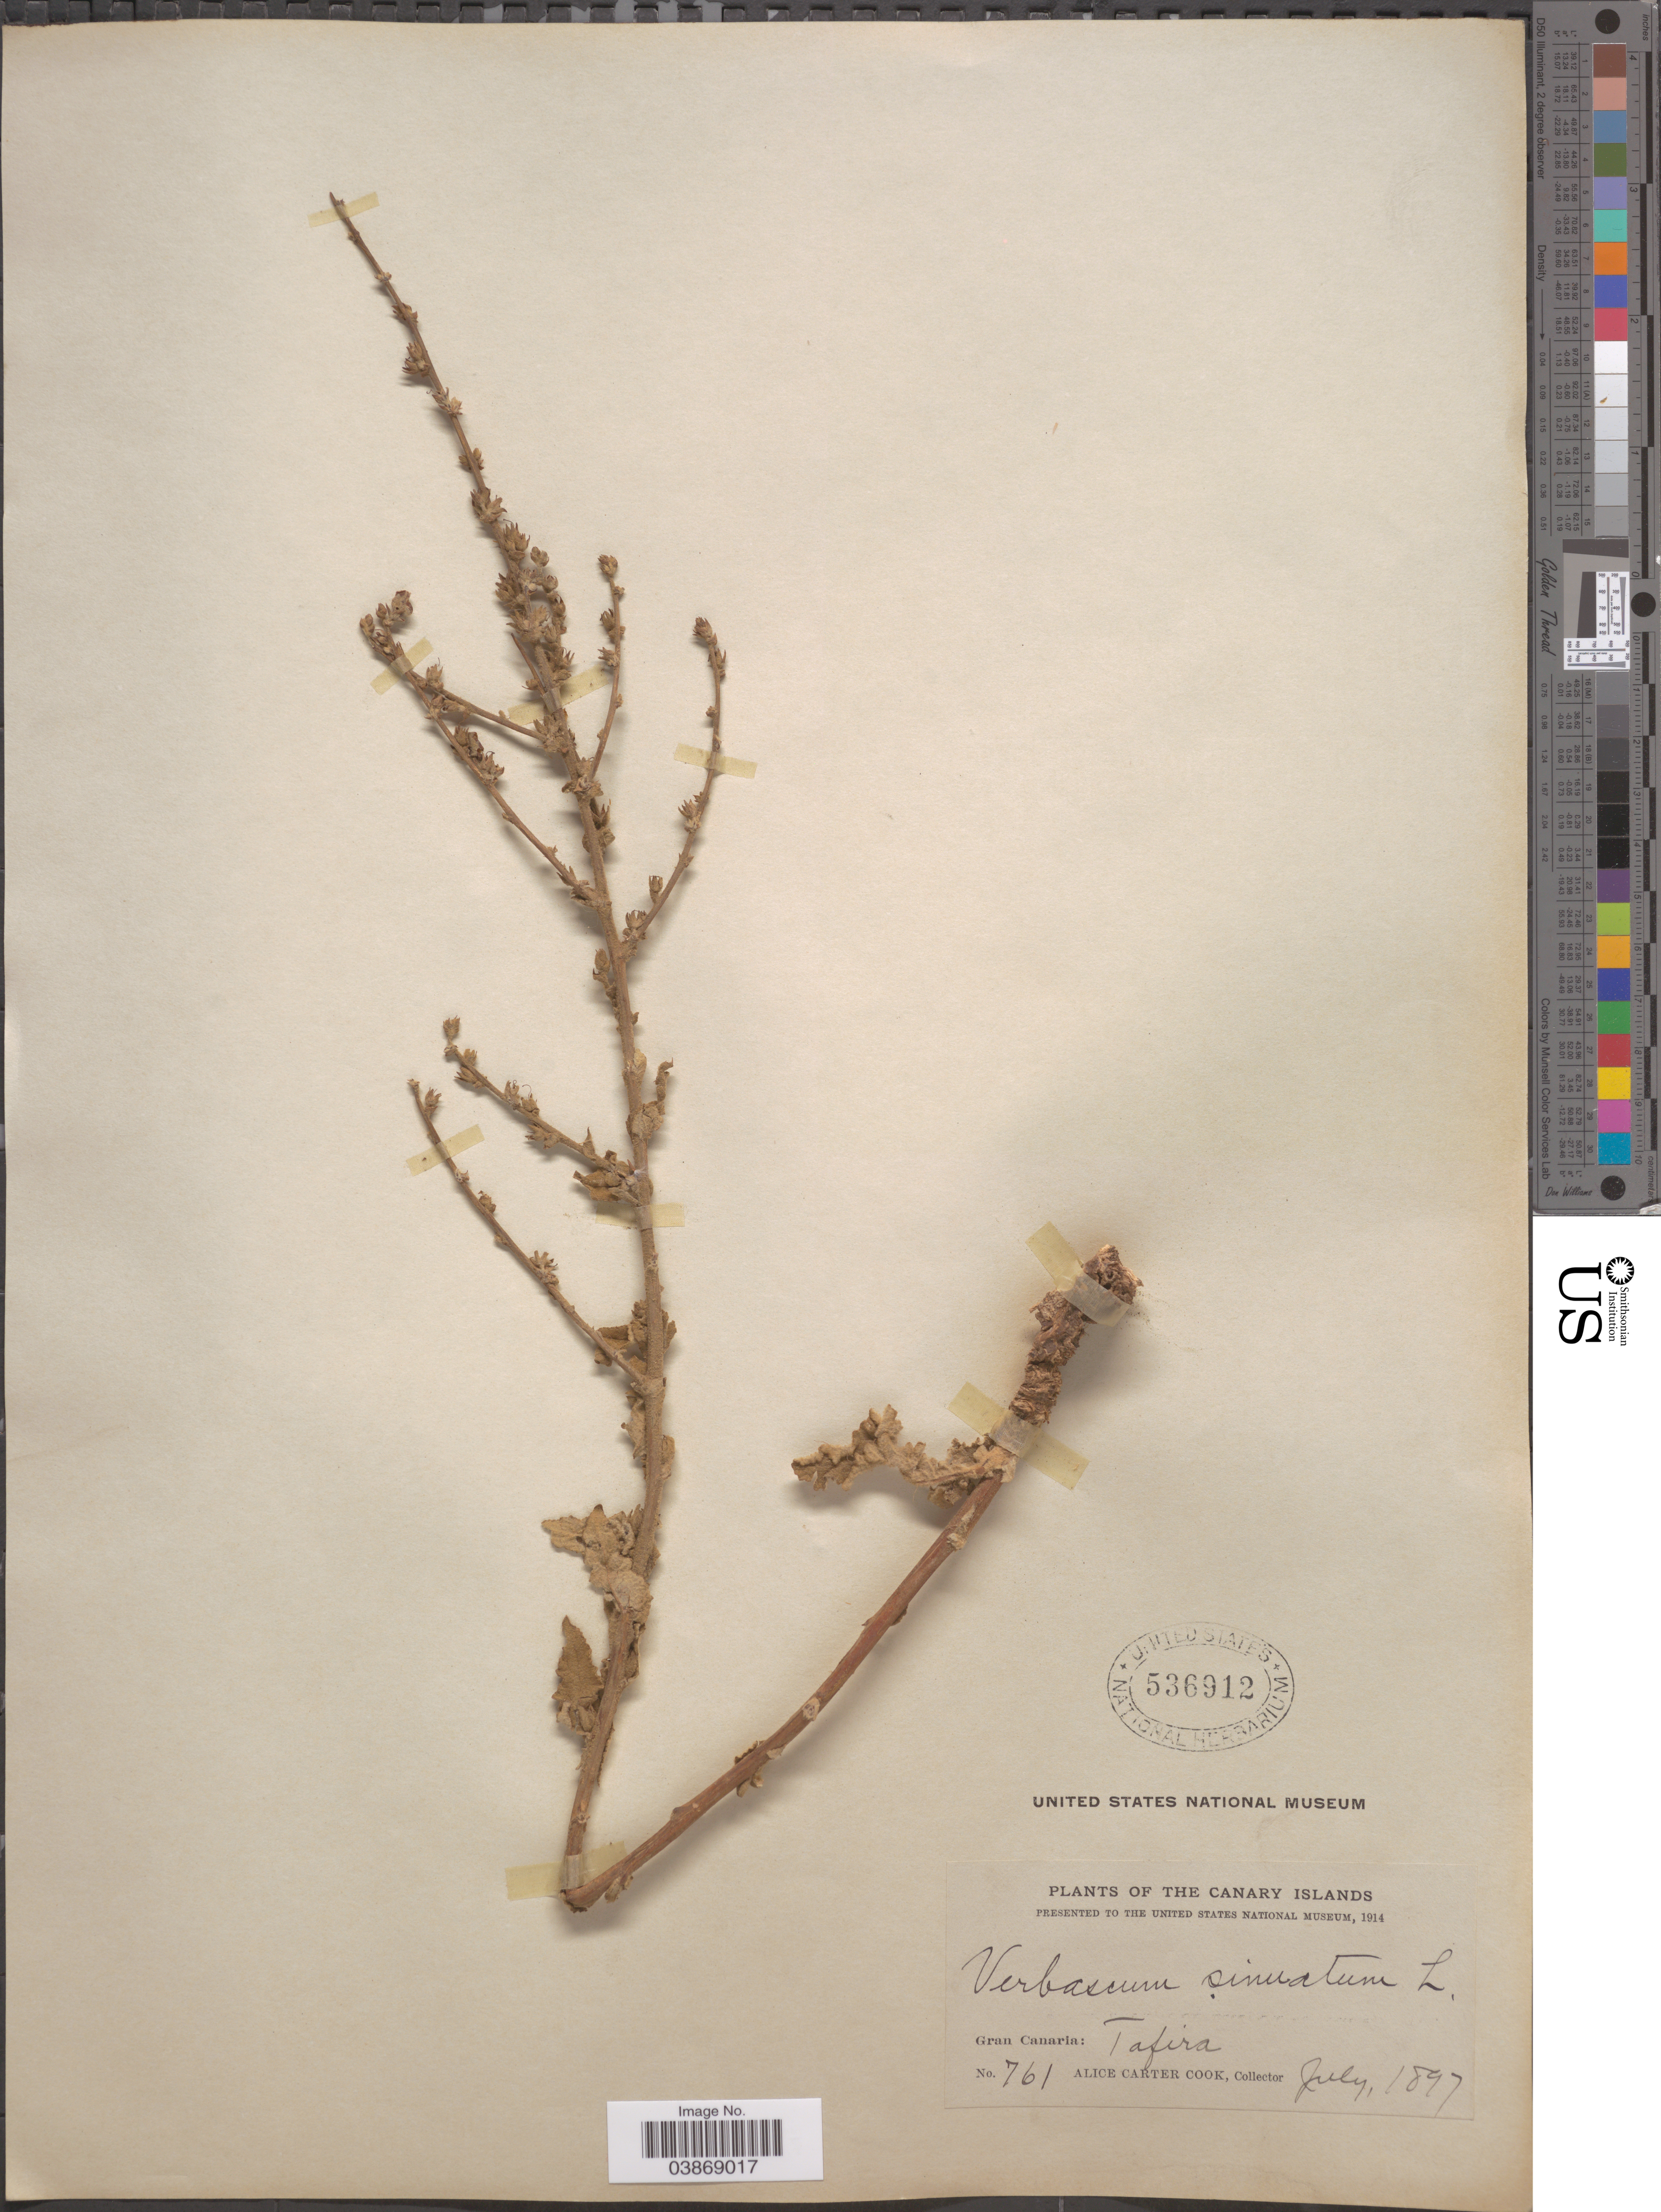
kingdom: Plantae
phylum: Tracheophyta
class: Magnoliopsida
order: Lamiales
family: Scrophulariaceae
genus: Verbascum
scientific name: Verbascum sinuatum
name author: L.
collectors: Alice C. Cook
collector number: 761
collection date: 1897-07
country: Spain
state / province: Canarias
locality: The Canary Islands. Gran Canaria: Tafira.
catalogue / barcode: US 536912